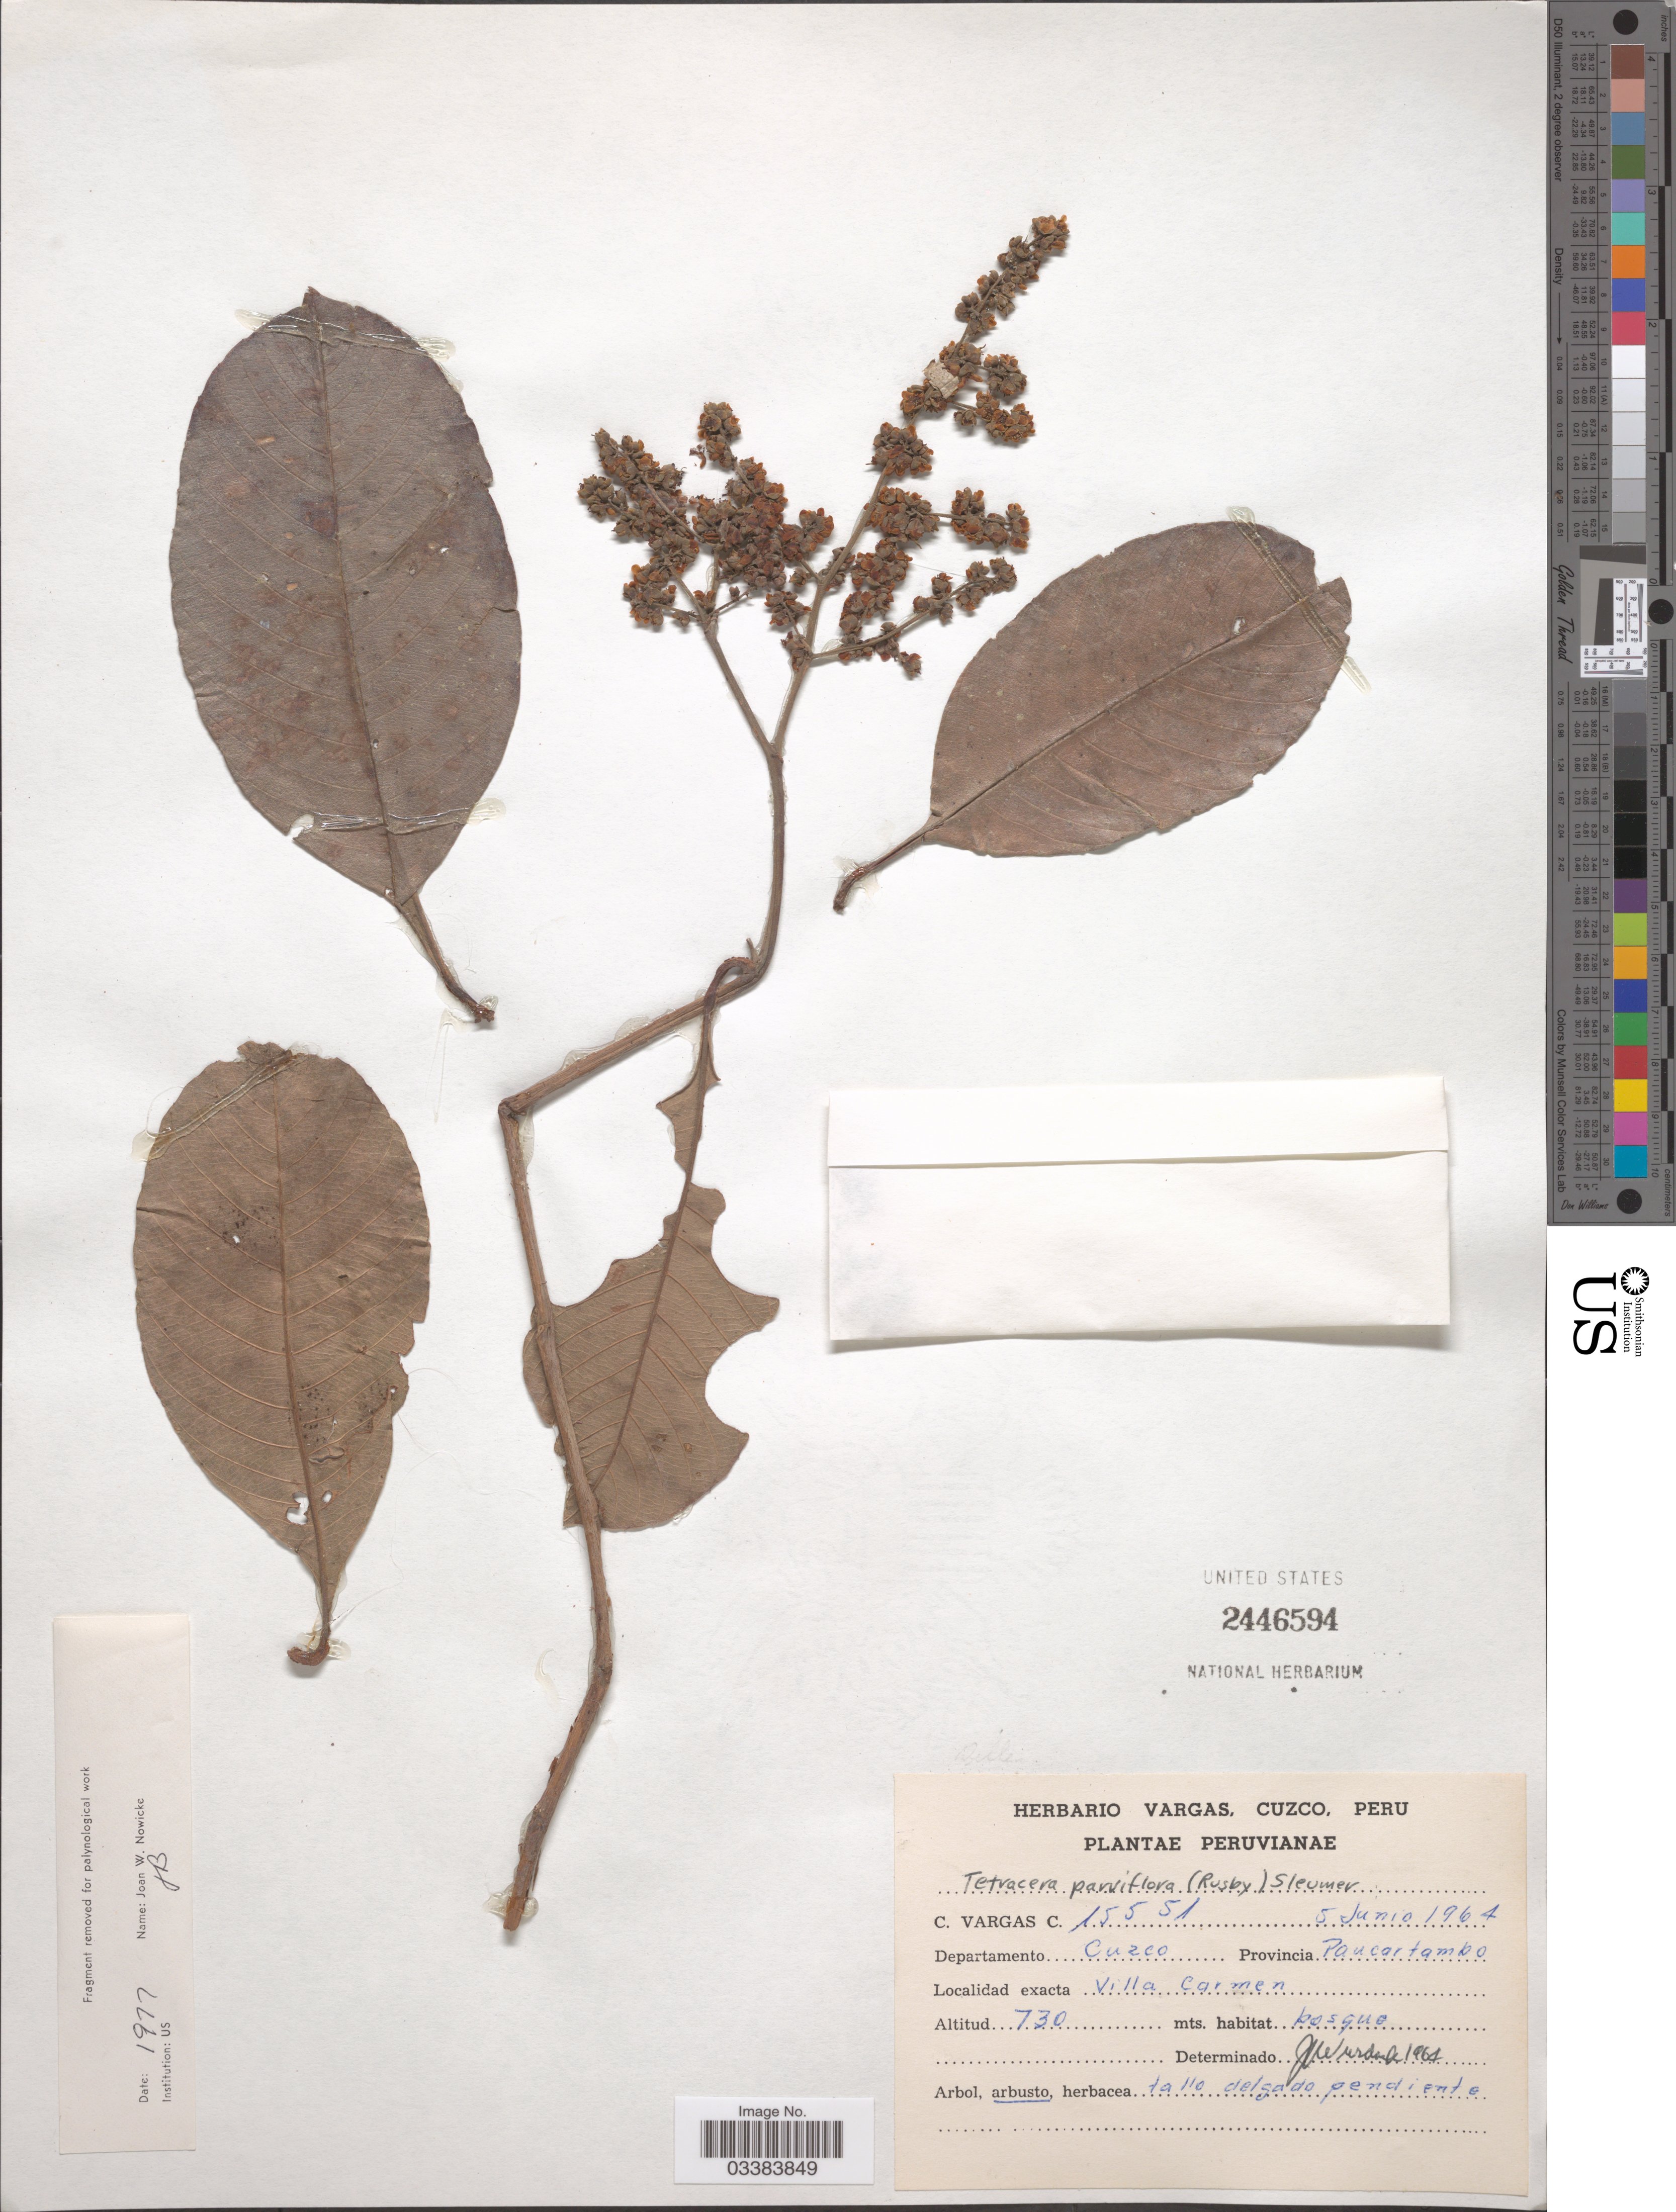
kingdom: Plantae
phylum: Tracheophyta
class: Magnoliopsida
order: Dilleniales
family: Dilleniaceae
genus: Tetracera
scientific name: Tetracera parviflora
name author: (Rusby) Sleumer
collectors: C. Vargas Calderón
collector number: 15551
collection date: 1964-06-05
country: Peru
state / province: Cusco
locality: Departamento Cuzco, Provincia Paucartambo. Villa Carmen.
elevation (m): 730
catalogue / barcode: US 2446594